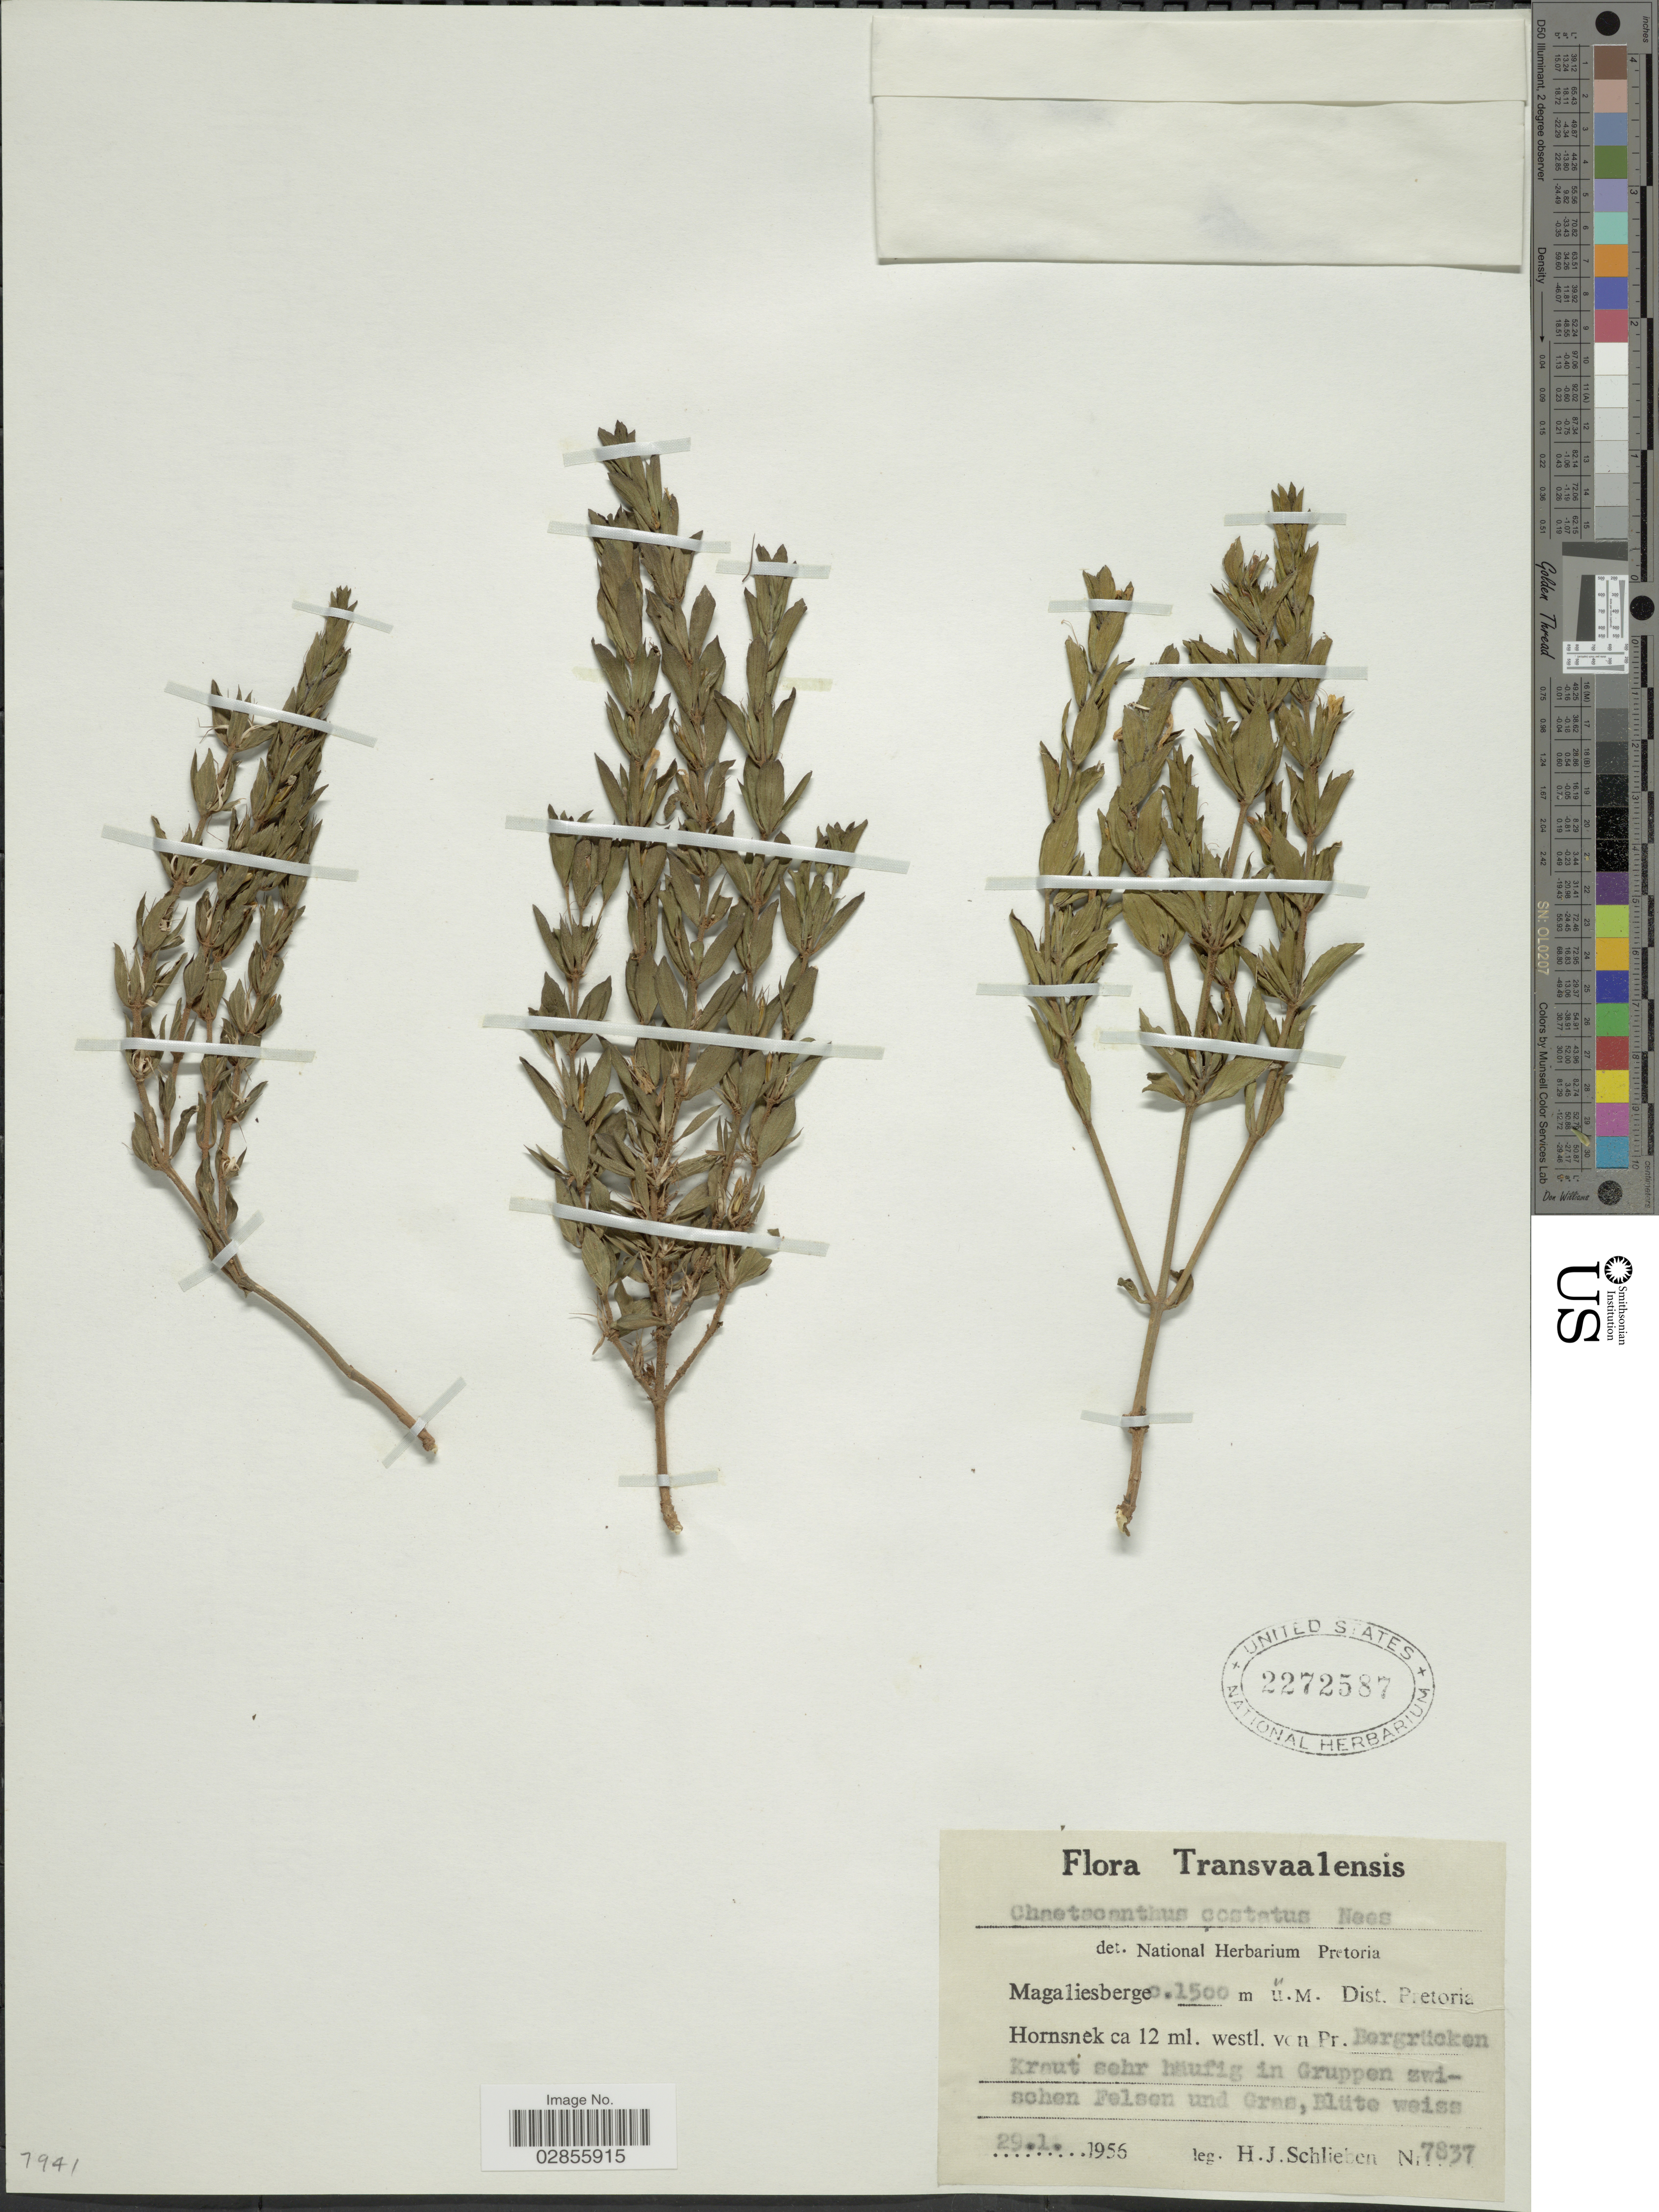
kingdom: Plantae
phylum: Tracheophyta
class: Magnoliopsida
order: Lamiales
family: Acanthaceae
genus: Chaetacanthus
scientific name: Chaetacanthus costatus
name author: Nees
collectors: H. J. Schlieben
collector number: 7837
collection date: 1956-01-29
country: South Africa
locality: Transvaalensis. Magaliesberge. Dist. Pretoria. Hornsnek. ca 12 ml. westl. von Pr. Bergrücken.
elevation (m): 1500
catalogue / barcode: US 2272587